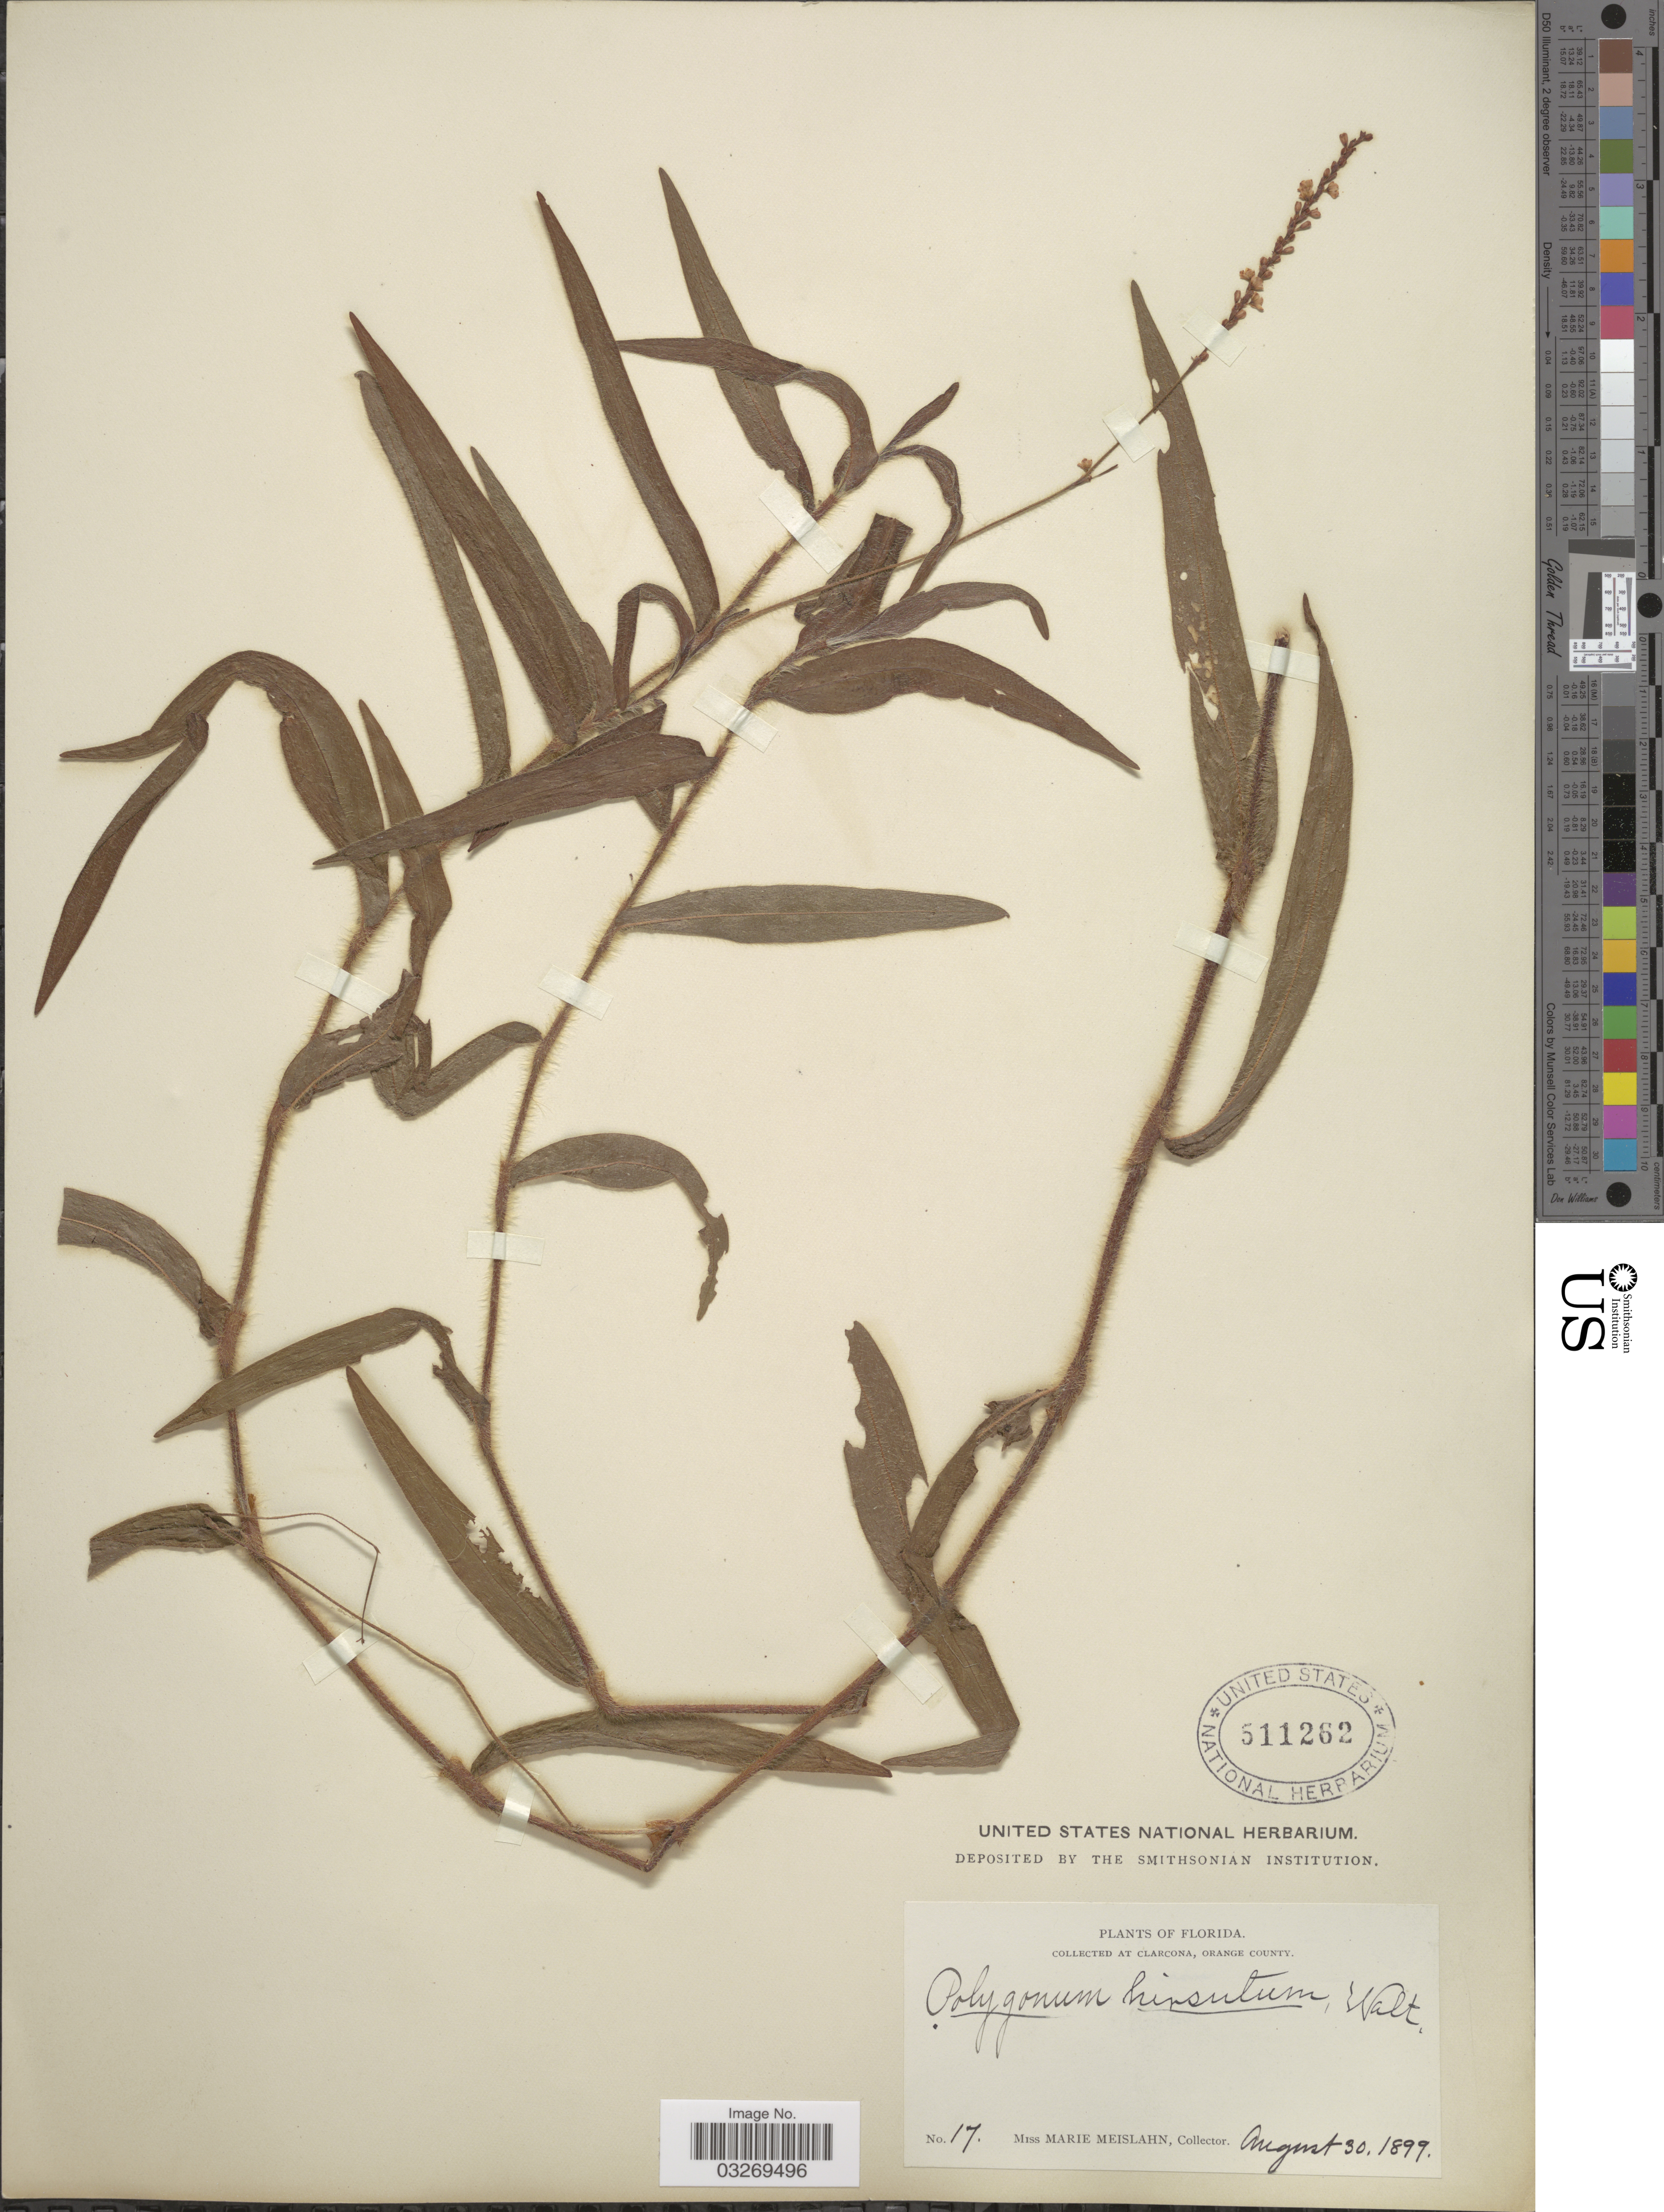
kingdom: Plantae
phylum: Tracheophyta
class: Magnoliopsida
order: Caryophyllales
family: Polygonaceae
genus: Persicaria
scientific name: Persicaria hirsuta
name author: (Walter) Small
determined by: Atha, D. E.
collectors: M. Meislahn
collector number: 17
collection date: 1899-08-30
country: United States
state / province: Florida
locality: At Clarcona, Orange County.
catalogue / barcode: US 511262